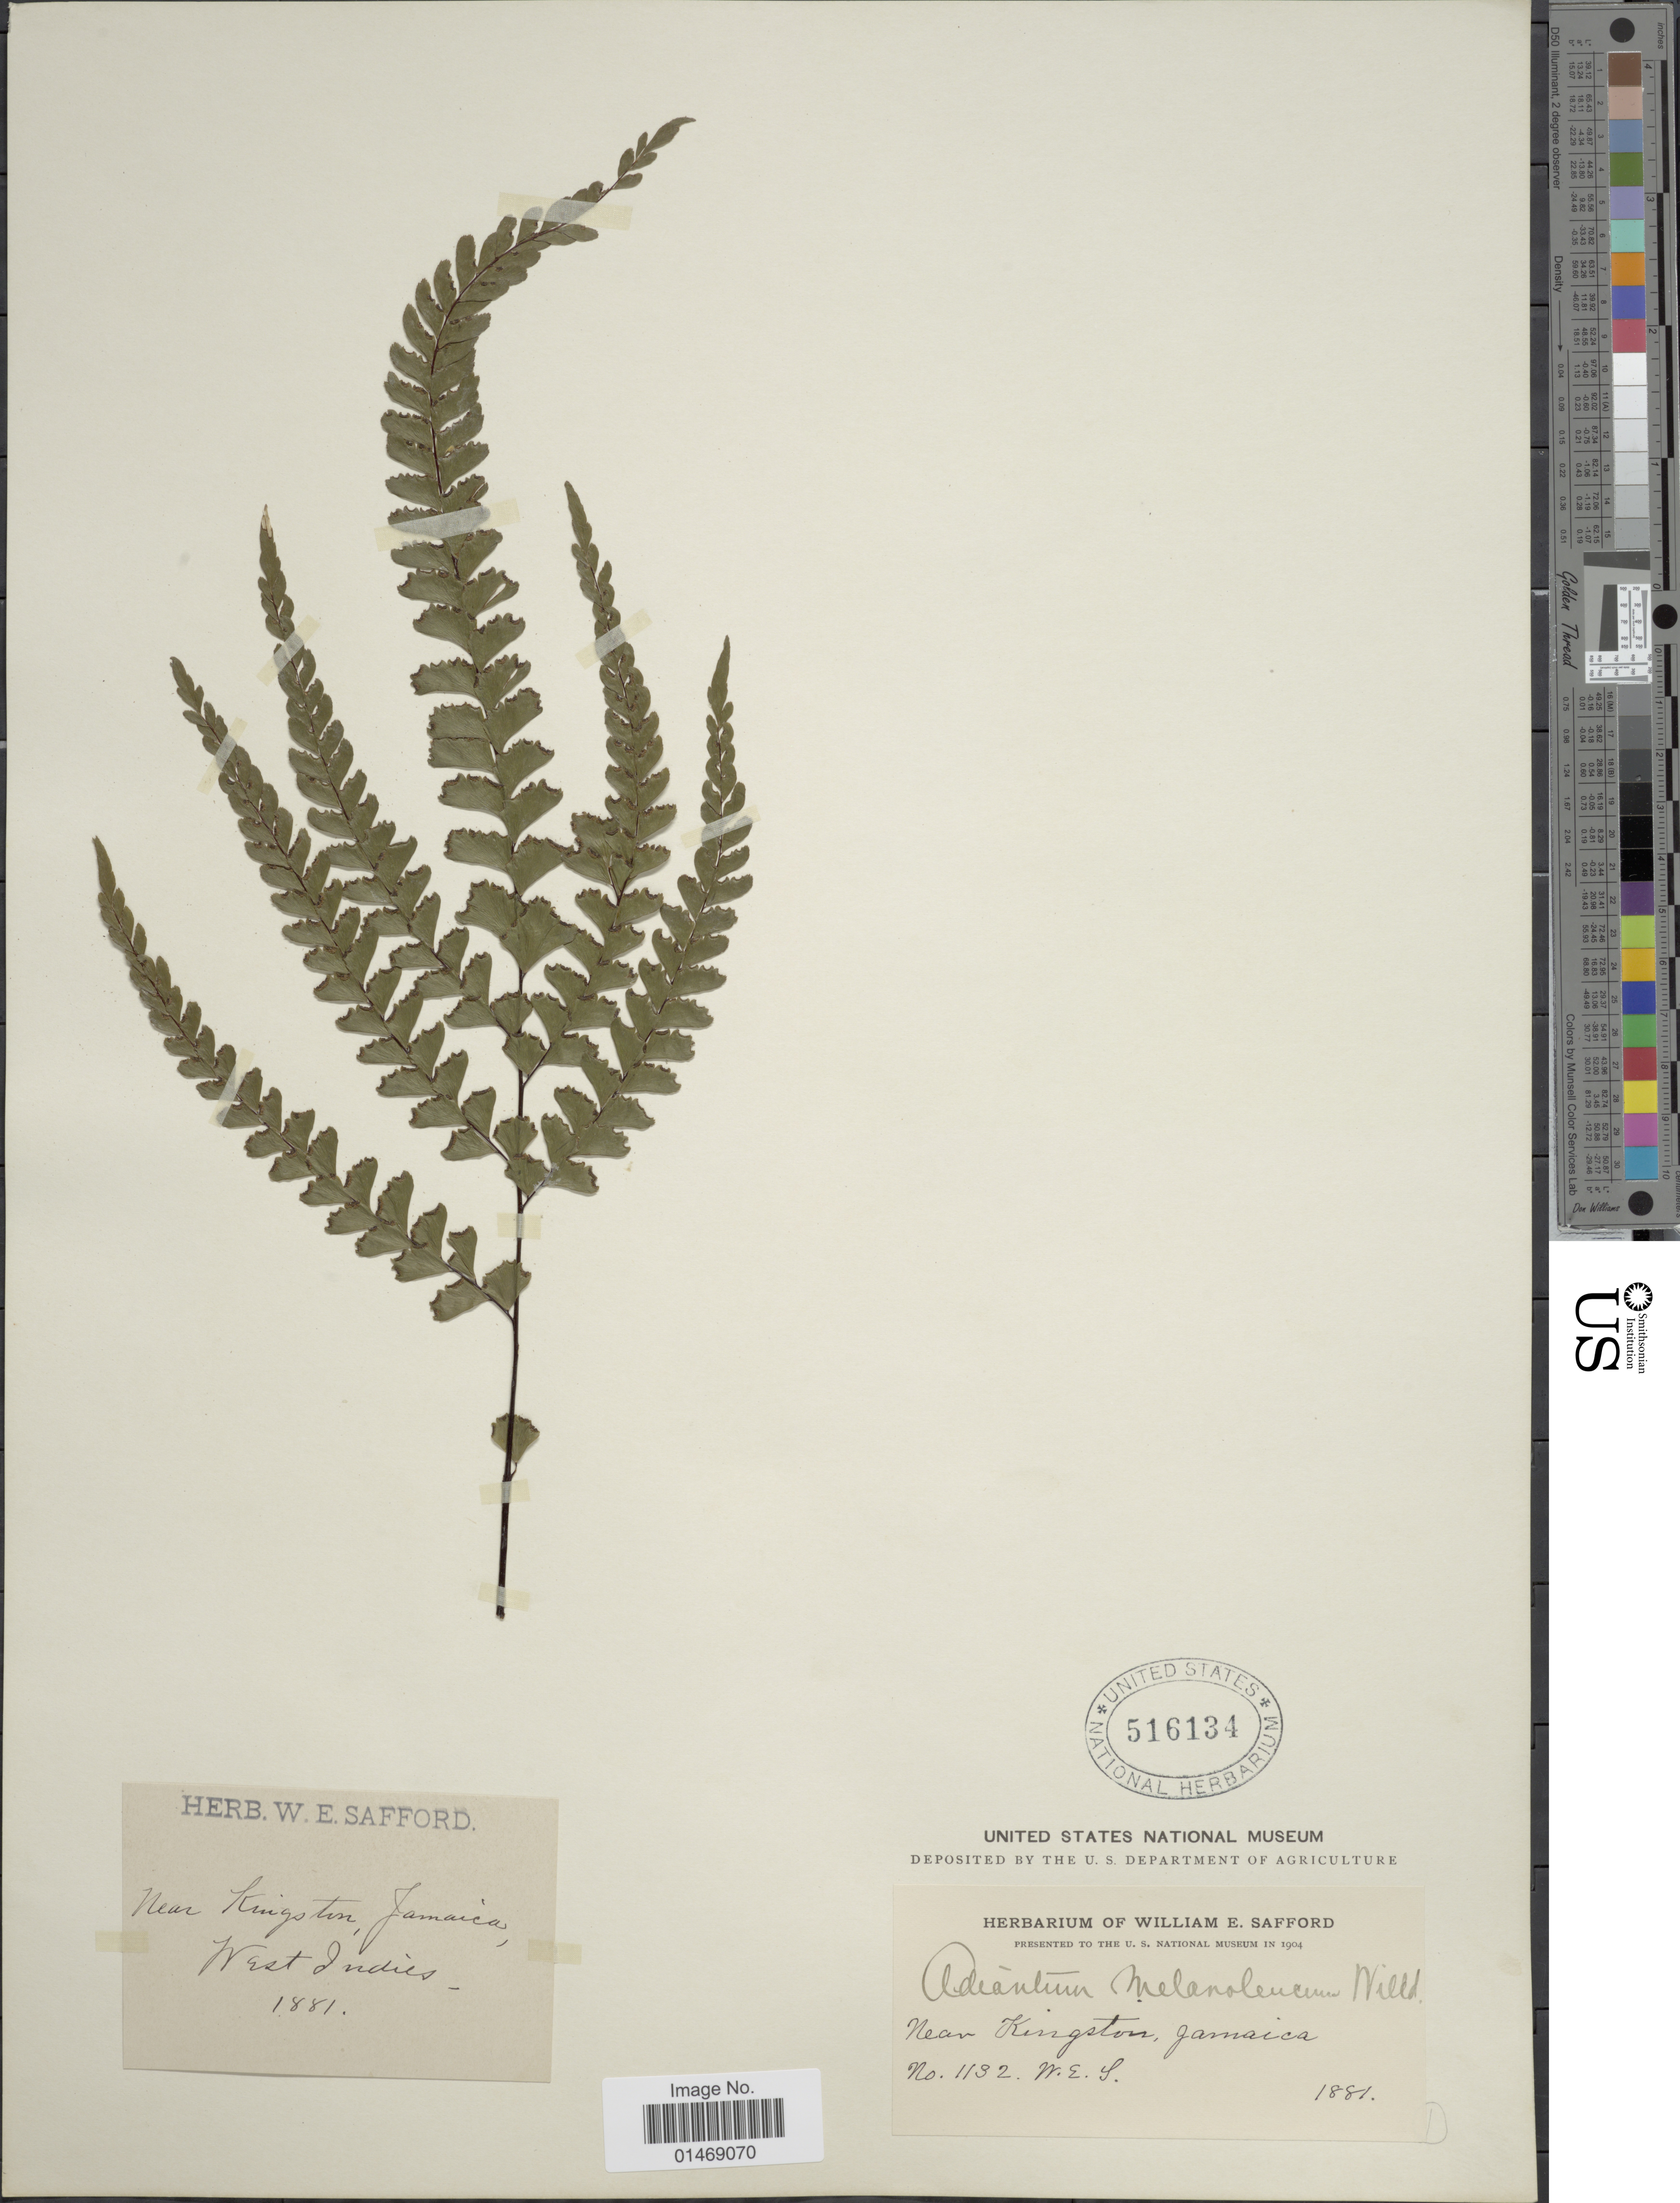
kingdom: Plantae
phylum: Tracheophyta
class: Polypodiopsida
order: Polypodiales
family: Pteridaceae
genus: Adiantum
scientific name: Adiantum melanoleucum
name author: Willd.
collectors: W. E. Safford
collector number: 1132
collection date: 1881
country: Jamaica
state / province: Kingston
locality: Near Kinsgton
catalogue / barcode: US 516134